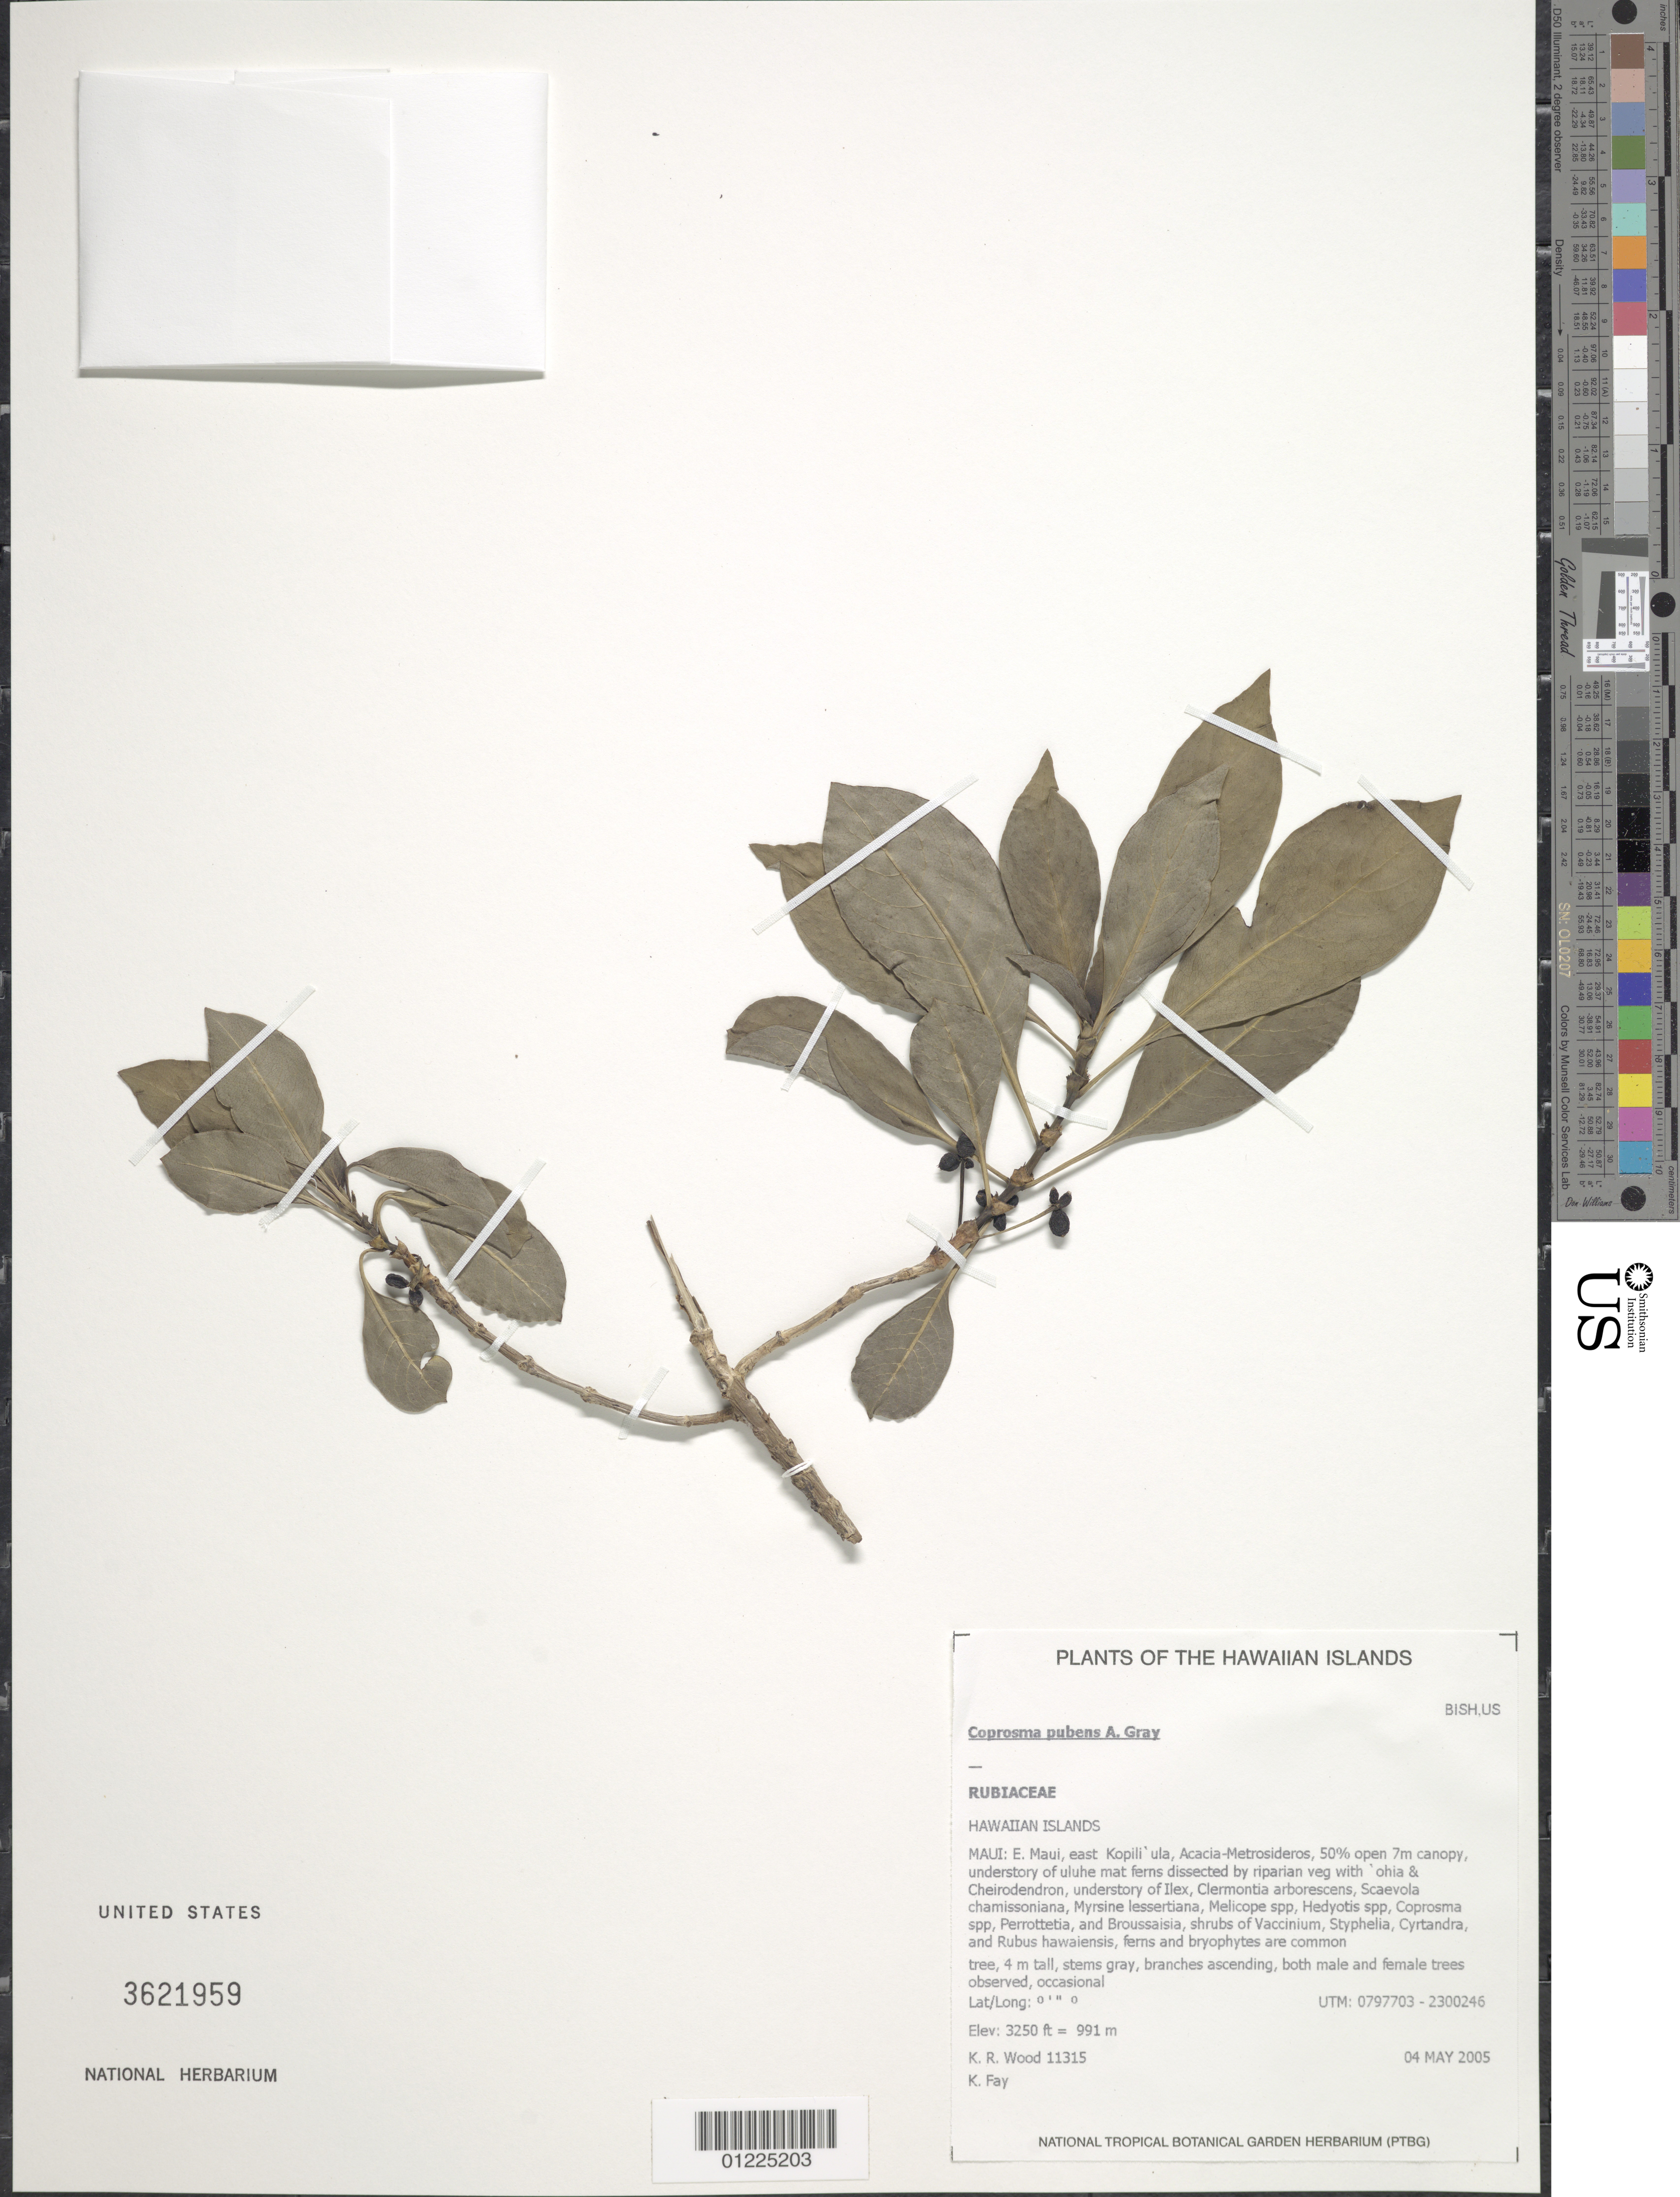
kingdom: Plantae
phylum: Tracheophyta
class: Magnoliopsida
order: Gentianales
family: Rubiaceae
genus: Coprosma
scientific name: Coprosma pubens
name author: A. Gray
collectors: K. R. Wood & K. Fay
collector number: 11315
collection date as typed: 4 May 2005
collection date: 2005-05-04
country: United States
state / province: Hawaii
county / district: Maui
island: Maui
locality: East Maui. East Kopiliula.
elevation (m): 991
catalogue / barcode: US 3621959